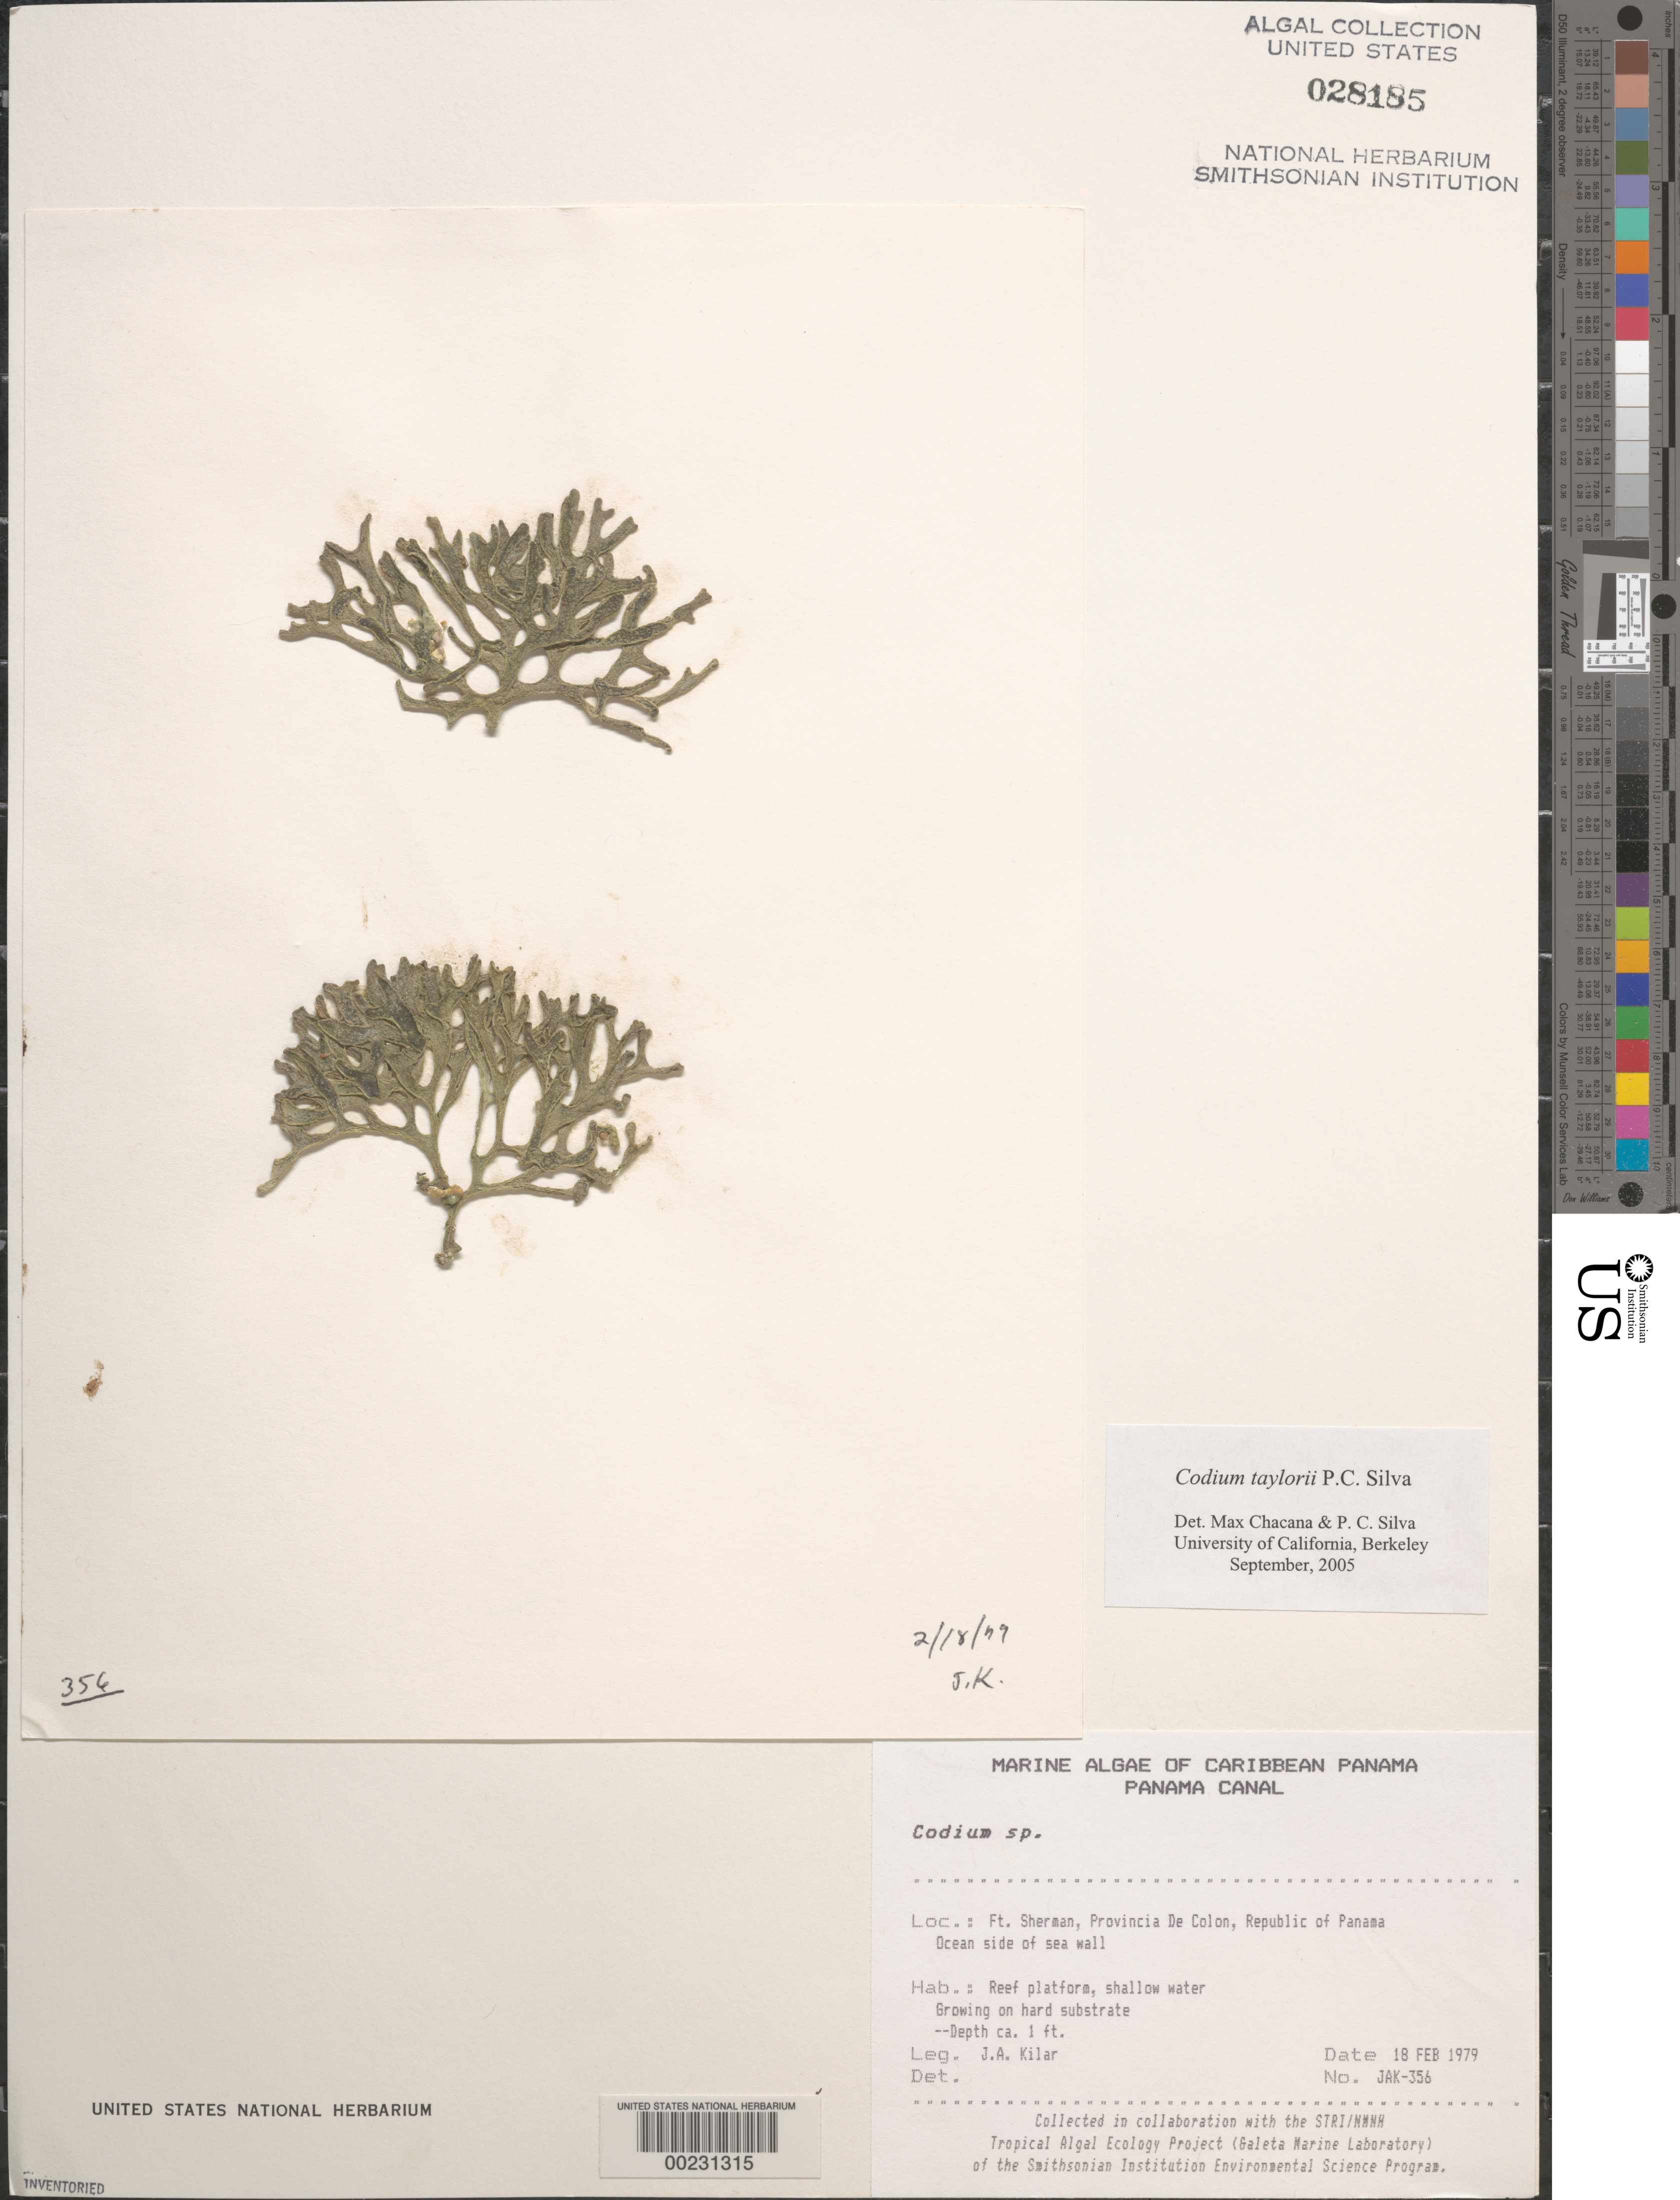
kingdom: Plantae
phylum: Chlorophyta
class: Ulvophyceae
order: Bryopsidales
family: Codiaceae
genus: Codium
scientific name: Codium taylorii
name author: P.C. Silva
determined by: Chacana, M. E.; Silva, P. C.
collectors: J. A. Kilar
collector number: JAK-356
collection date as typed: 18 Feb 1979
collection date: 1979-02-18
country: Panama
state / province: Colón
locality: Fort Sherman, Panama Canal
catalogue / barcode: US 28185